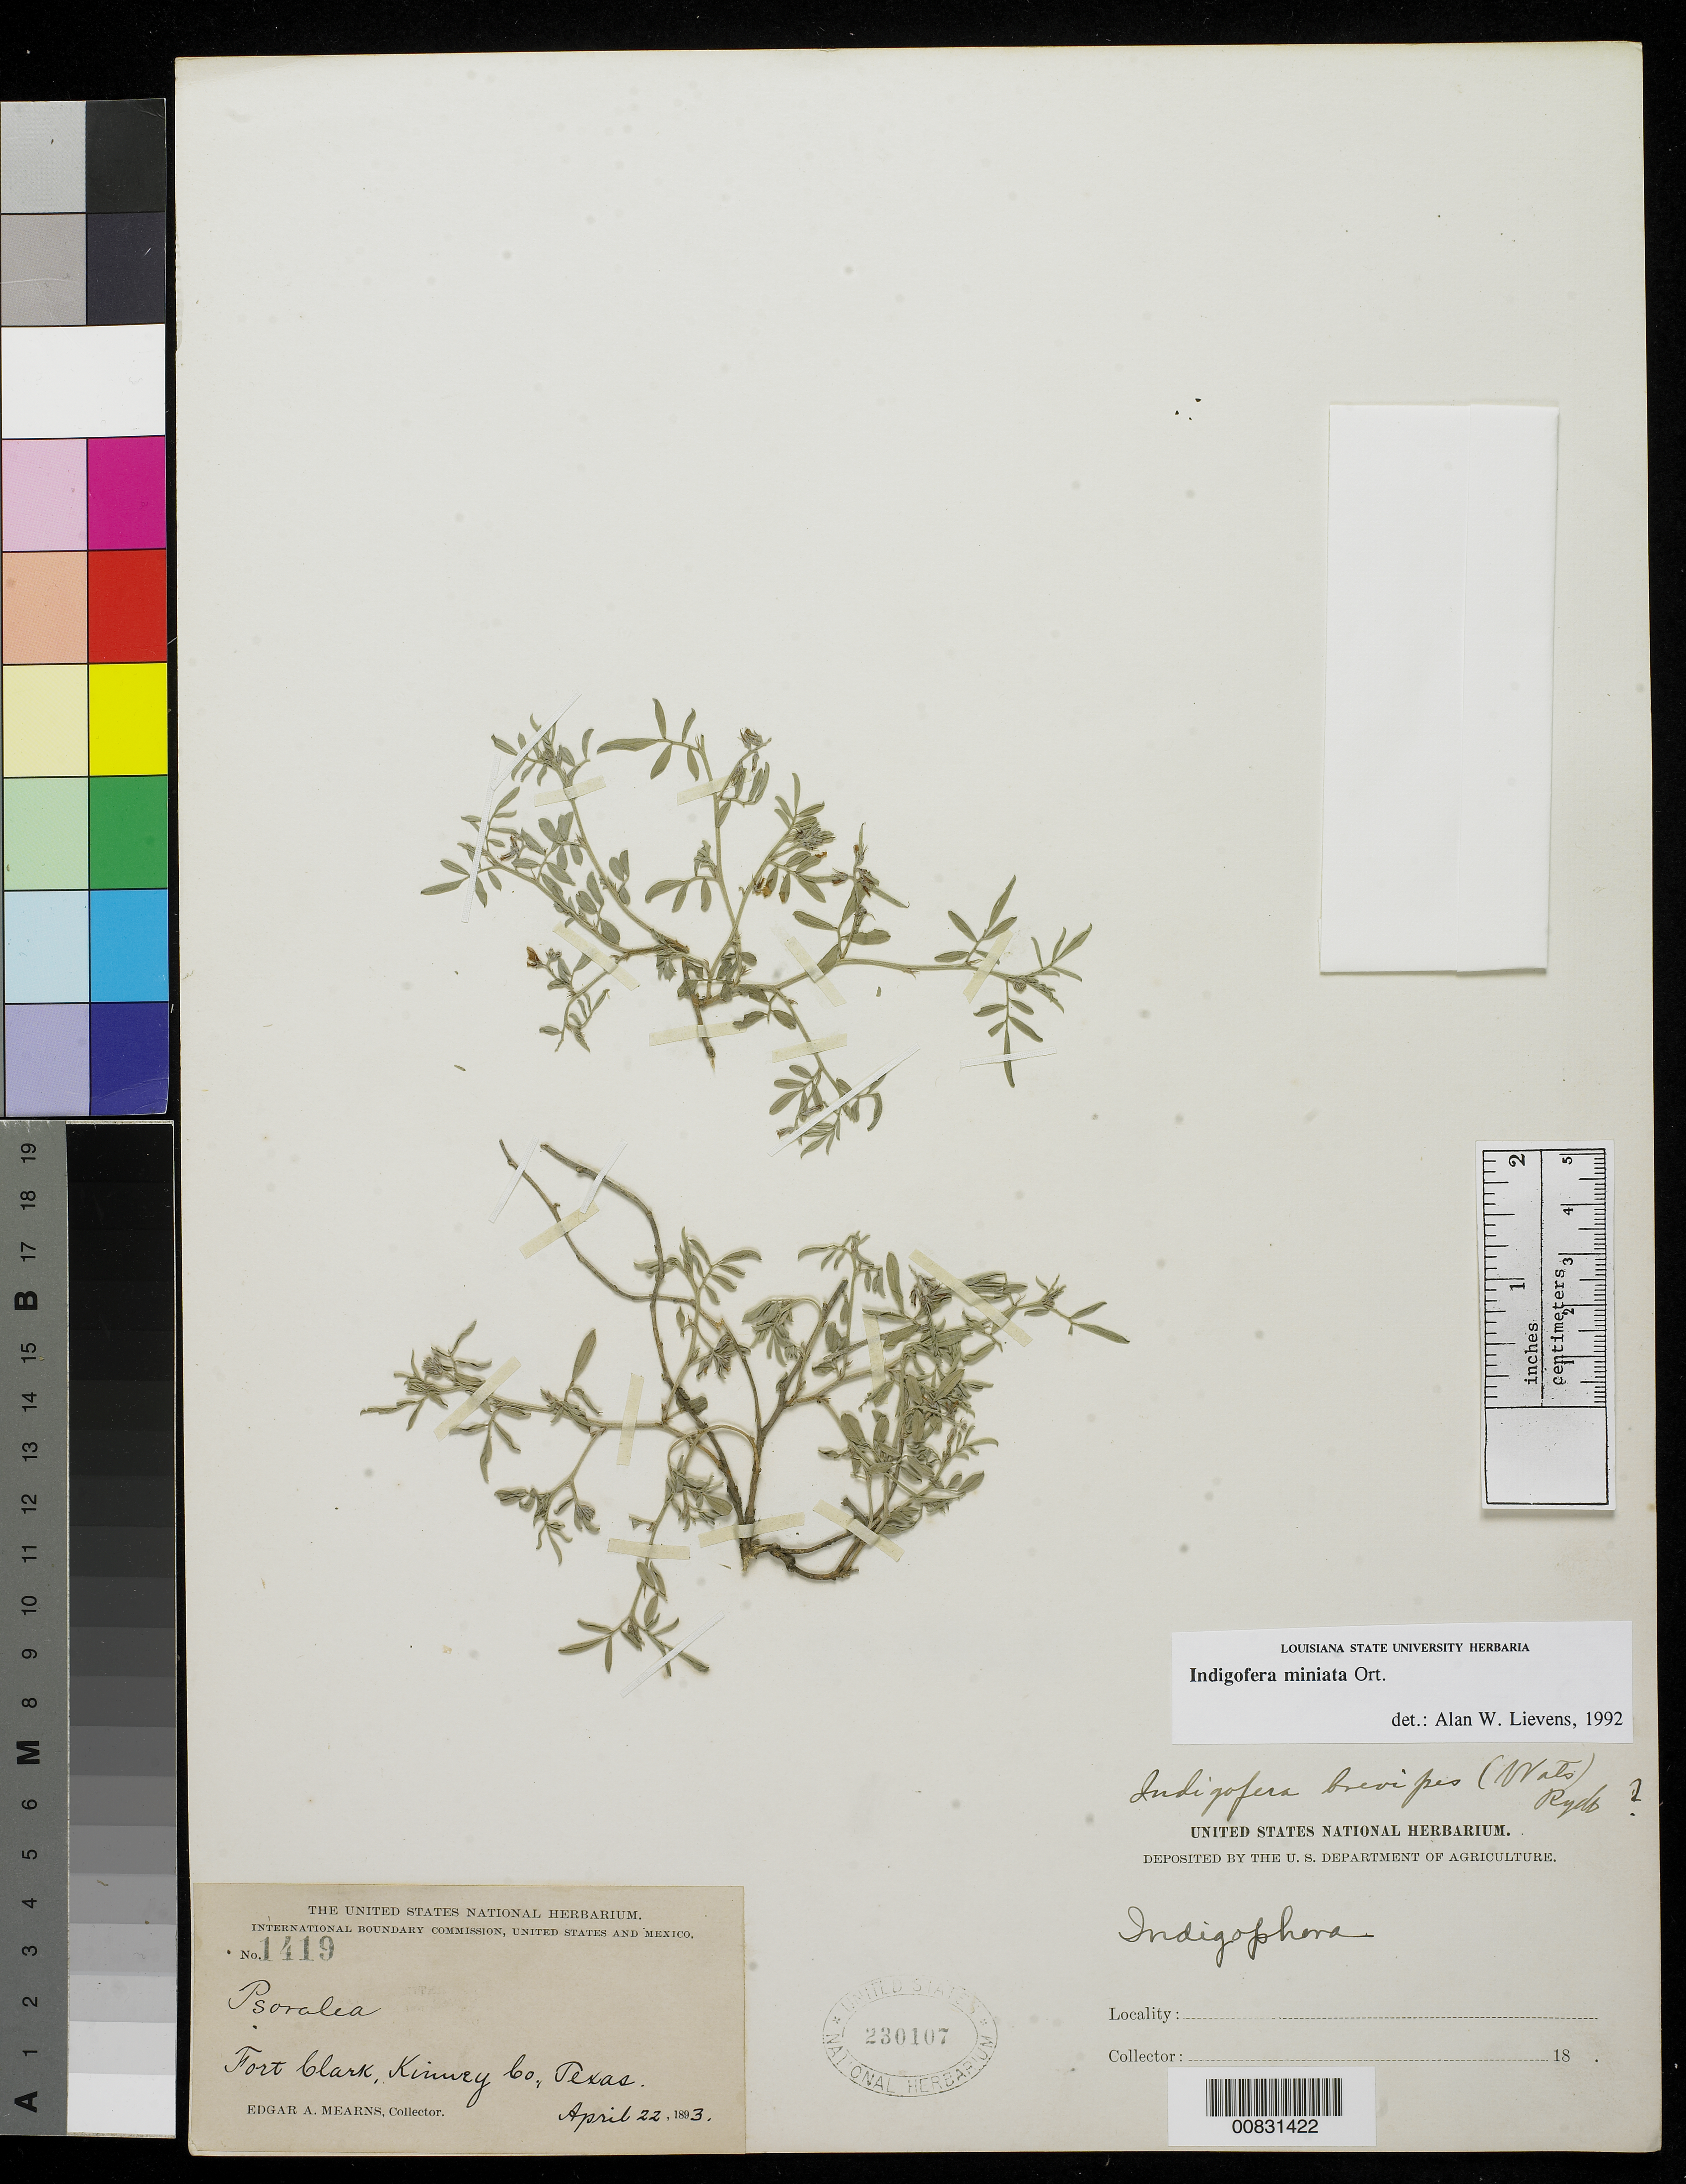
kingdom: Plantae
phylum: Tracheophyta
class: Magnoliopsida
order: Fabales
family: Fabaceae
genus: Indigofera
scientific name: Indigofera miniata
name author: Orteg.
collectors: E. A. Mearns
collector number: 1419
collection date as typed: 22 Apr 1893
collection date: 1893-04-22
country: United States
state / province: Texas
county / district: Kinney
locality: Fort Clark, Kinney County, Texas.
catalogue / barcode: US 230107